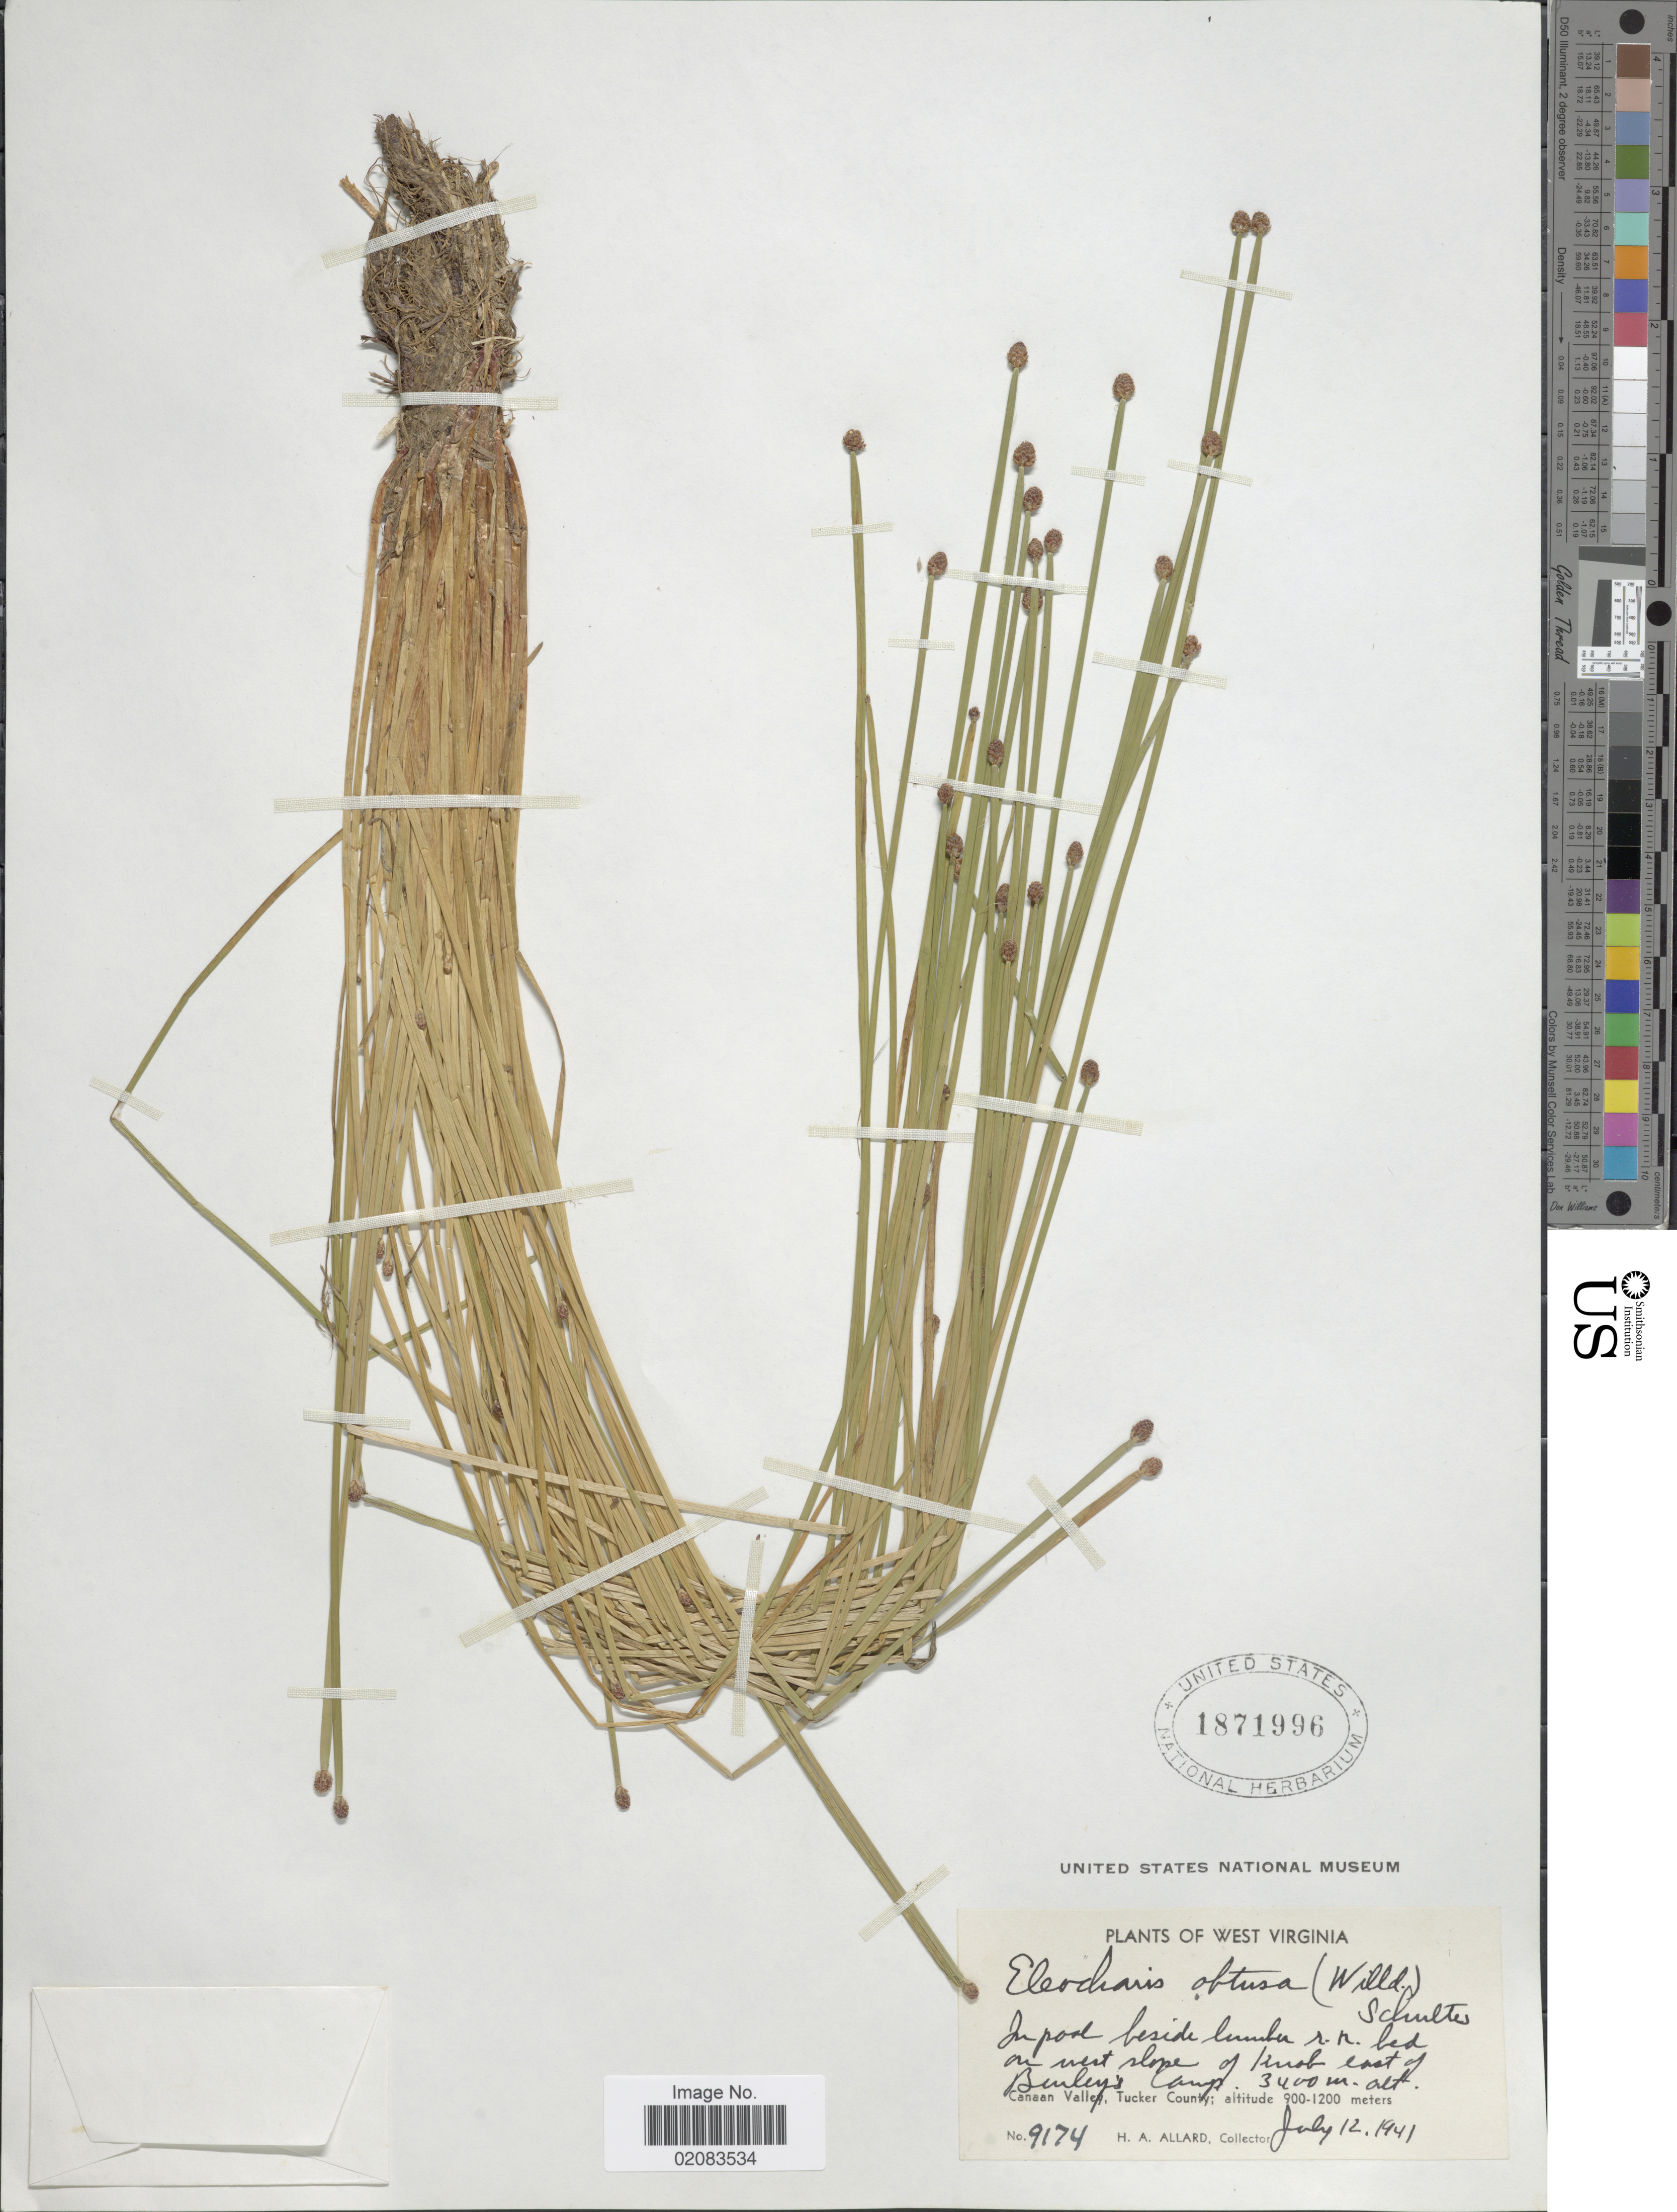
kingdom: Plantae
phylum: Tracheophyta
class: Liliopsida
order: Poales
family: Cyperaceae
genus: Eleocharis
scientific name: Eleocharis obtusa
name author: (Willd.) Schult.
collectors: H. A. Allard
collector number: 9174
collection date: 1941-07-12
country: United States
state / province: West Virginia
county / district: Tucker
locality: In pool beside lumber r.r. bed on west slope of Knob east of Binley's Camp, Canaan Valley, Tucker County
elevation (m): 3400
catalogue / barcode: US 1871996